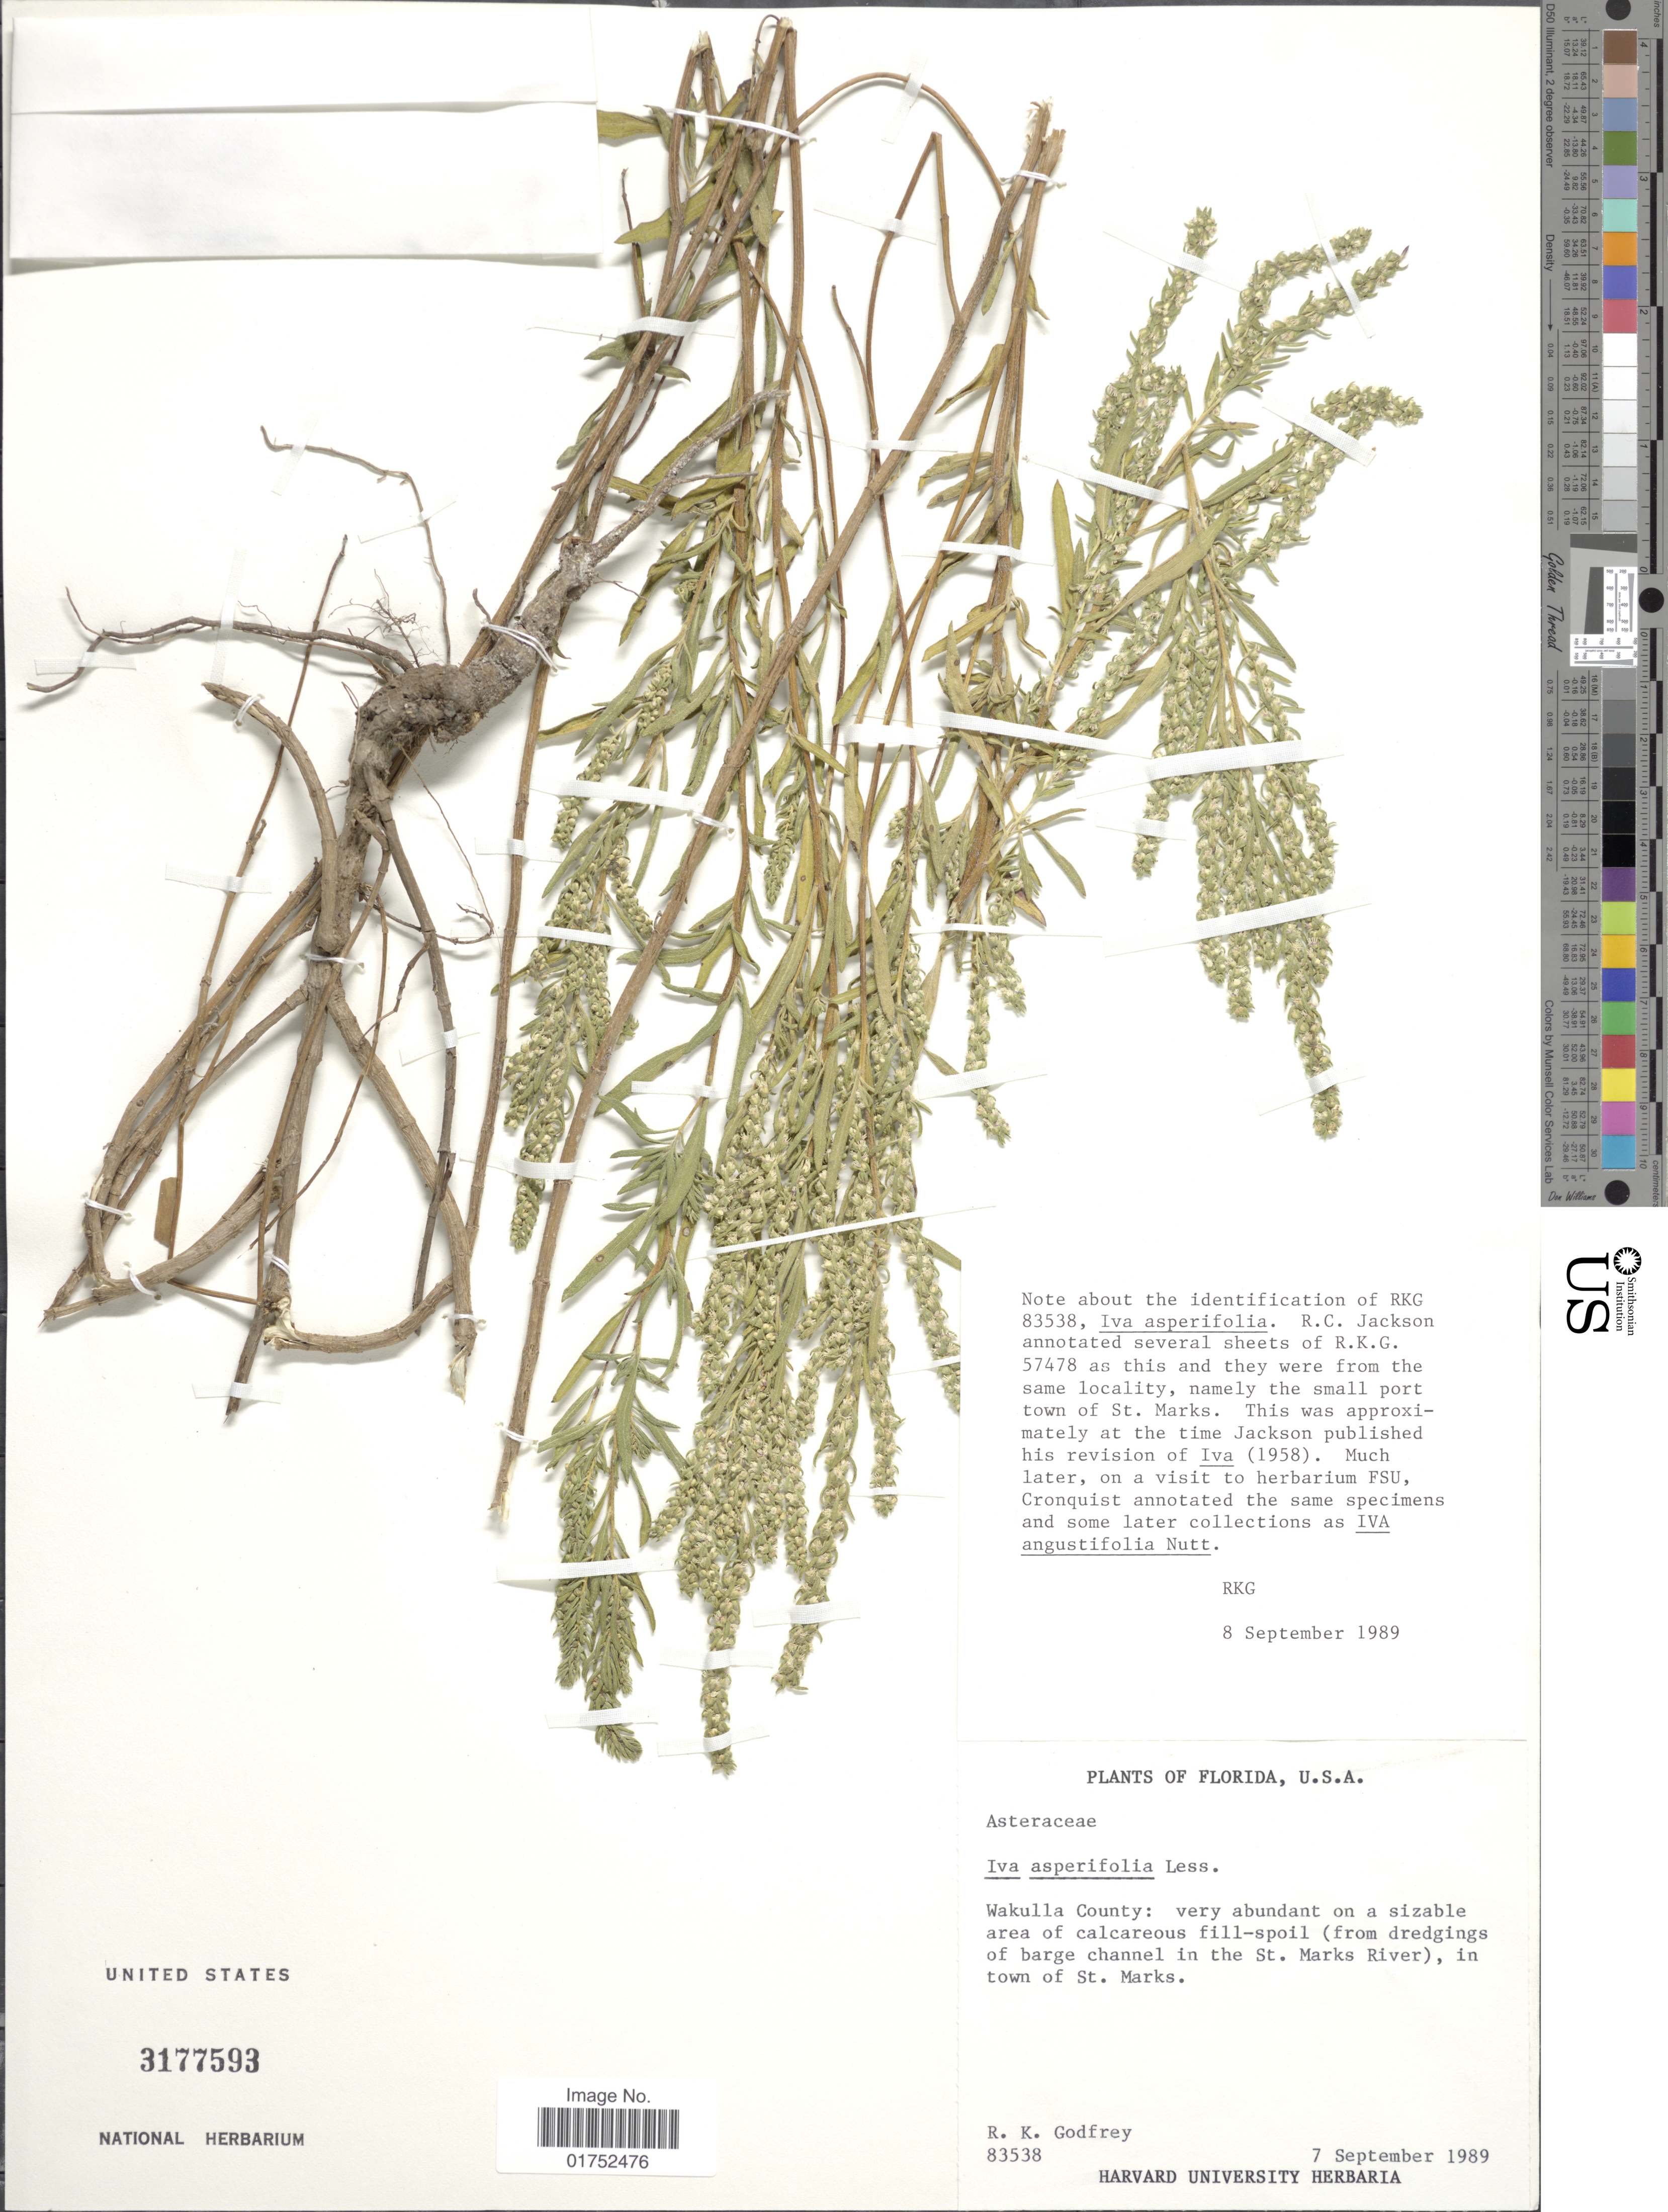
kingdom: Plantae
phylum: Tracheophyta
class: Magnoliopsida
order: Asterales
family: Asteraceae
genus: Iva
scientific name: Iva aperifolia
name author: Less.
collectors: R. K. Godfrey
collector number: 83538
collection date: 1989-09-07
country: United States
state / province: Florida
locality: U.S.A., Wakulla County (from dredgings of barge channel in the St. Marks River), in town of St. Marks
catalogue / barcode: US 3177593